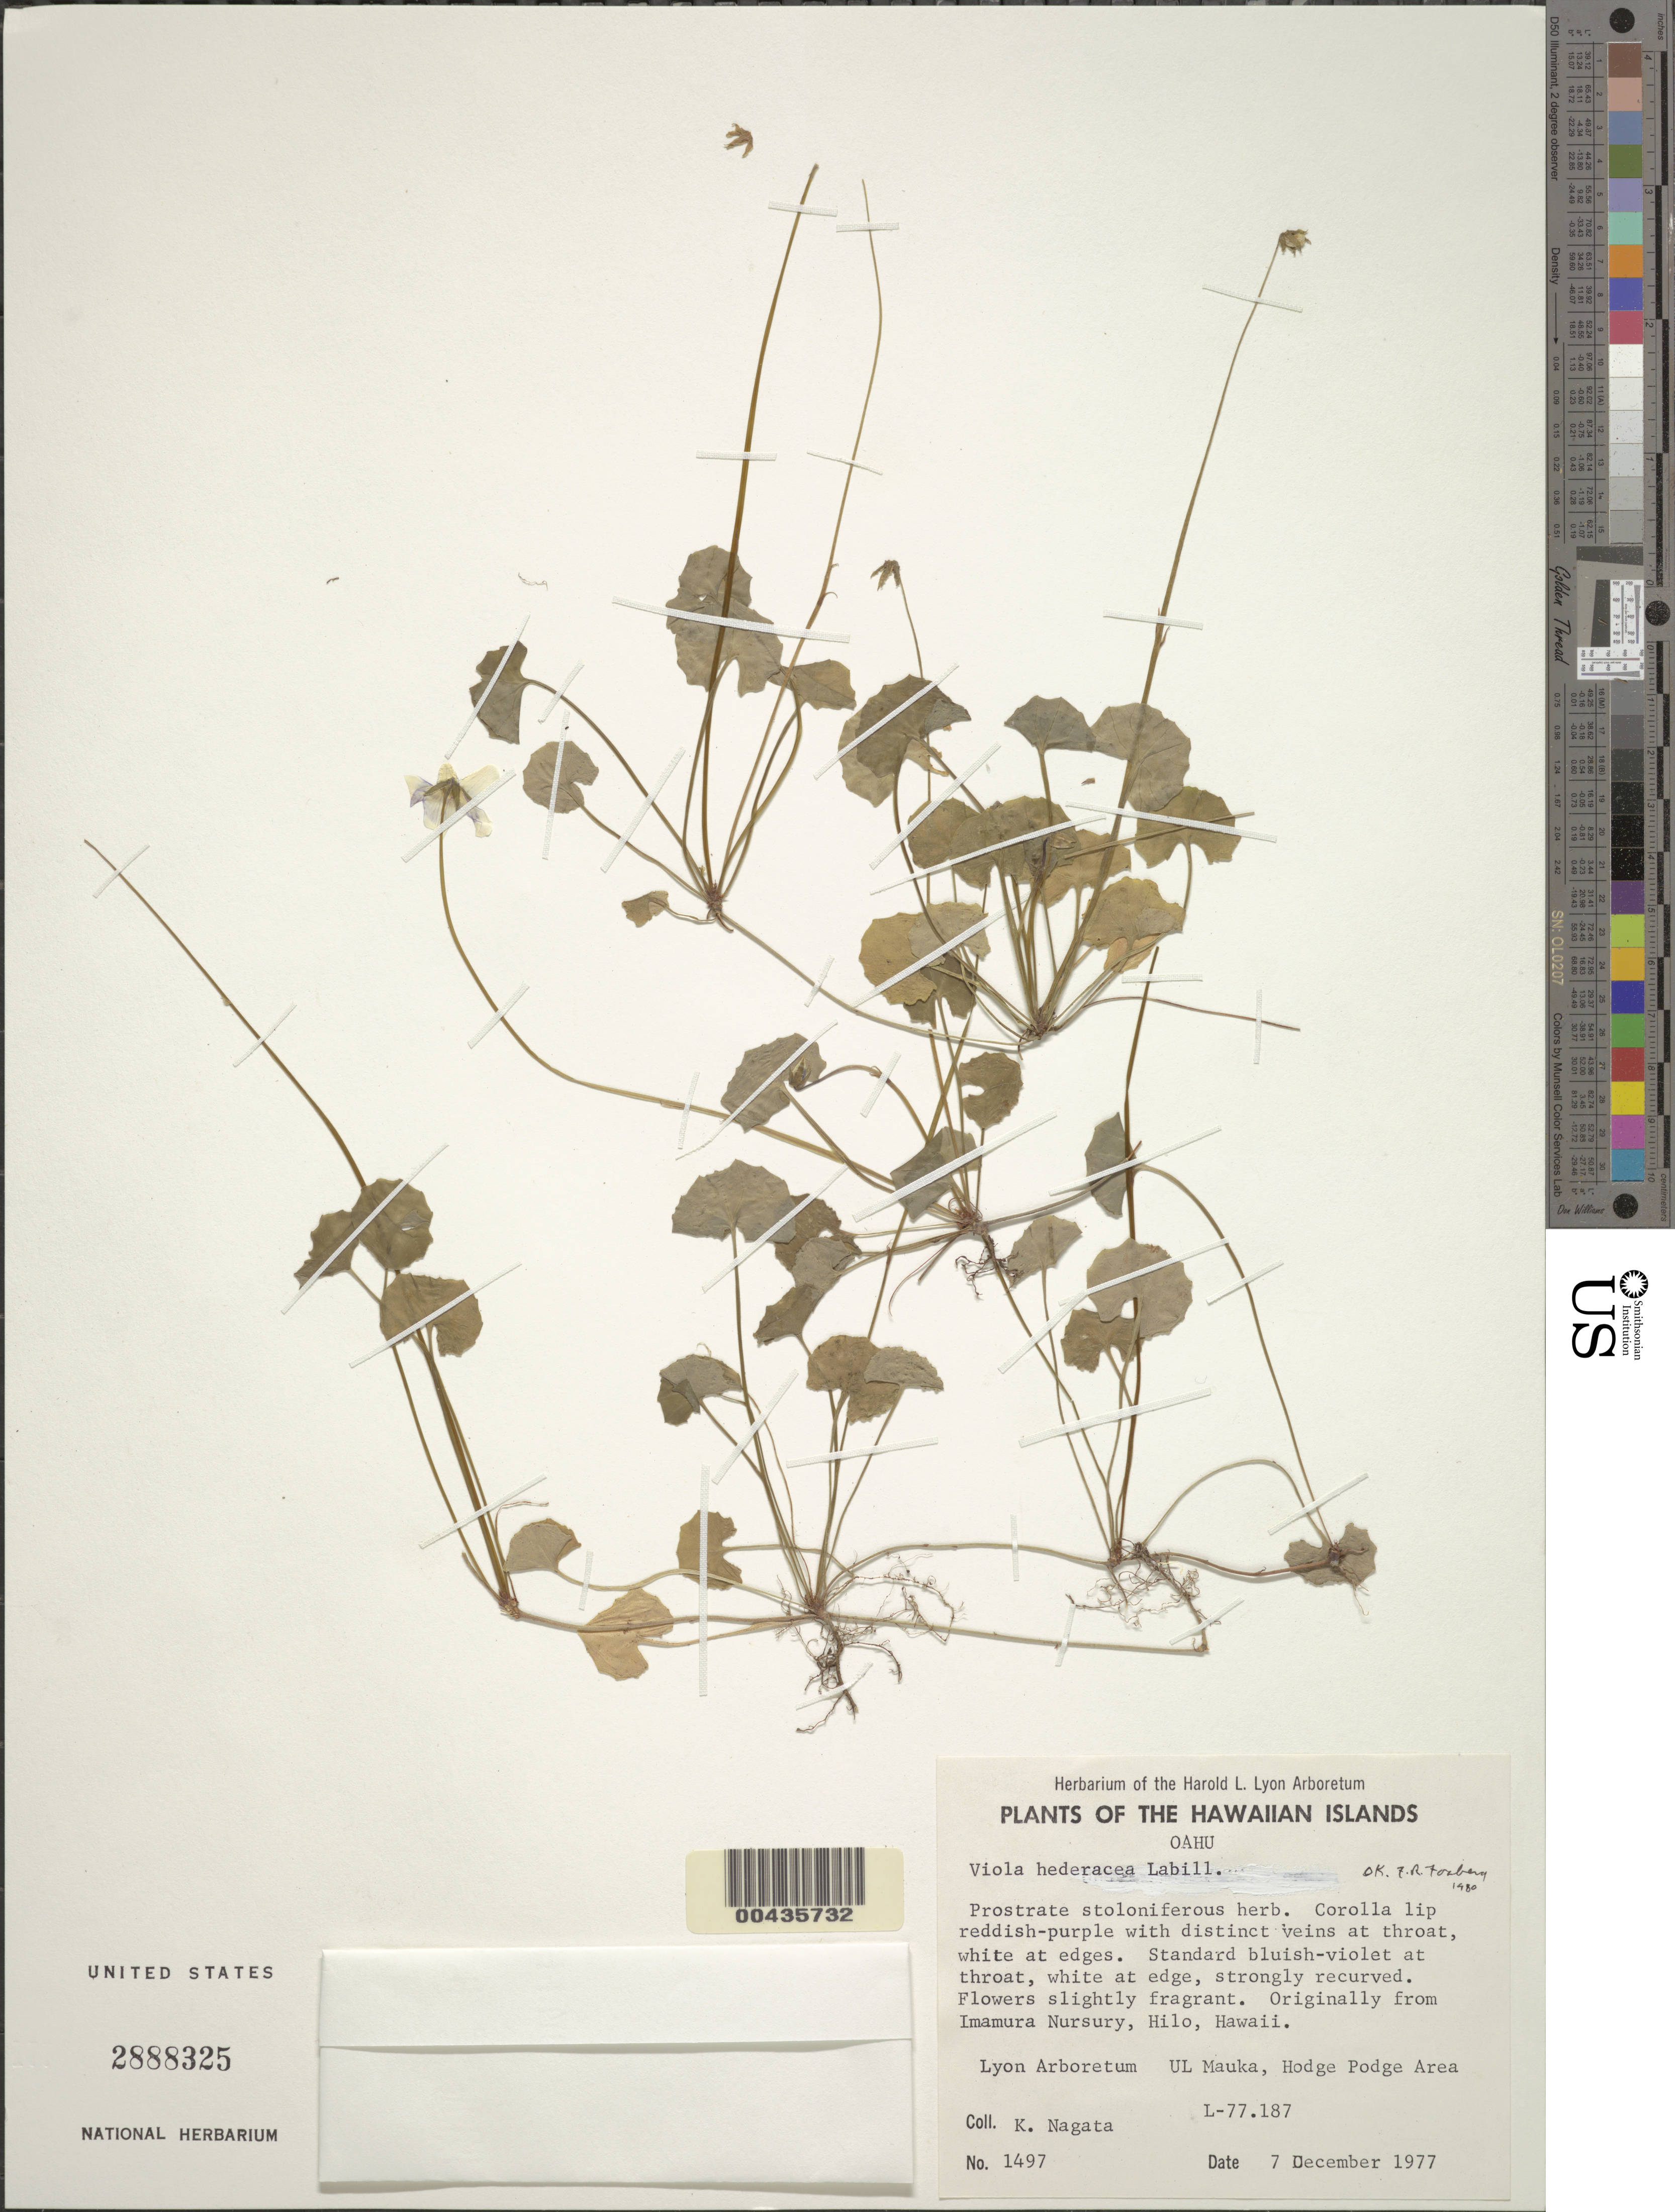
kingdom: Plantae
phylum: Tracheophyta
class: Magnoliopsida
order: Malpighiales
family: Violaceae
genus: Viola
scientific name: Viola hederacea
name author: Labill.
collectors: K. Nagata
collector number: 1497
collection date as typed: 7 Dec 1977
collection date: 1977-12-07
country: United States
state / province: Hawaii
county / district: Honolulu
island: Oahu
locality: Lyon Arboretum; UL Mauka, Hodge Podge Area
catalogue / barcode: US 2888325